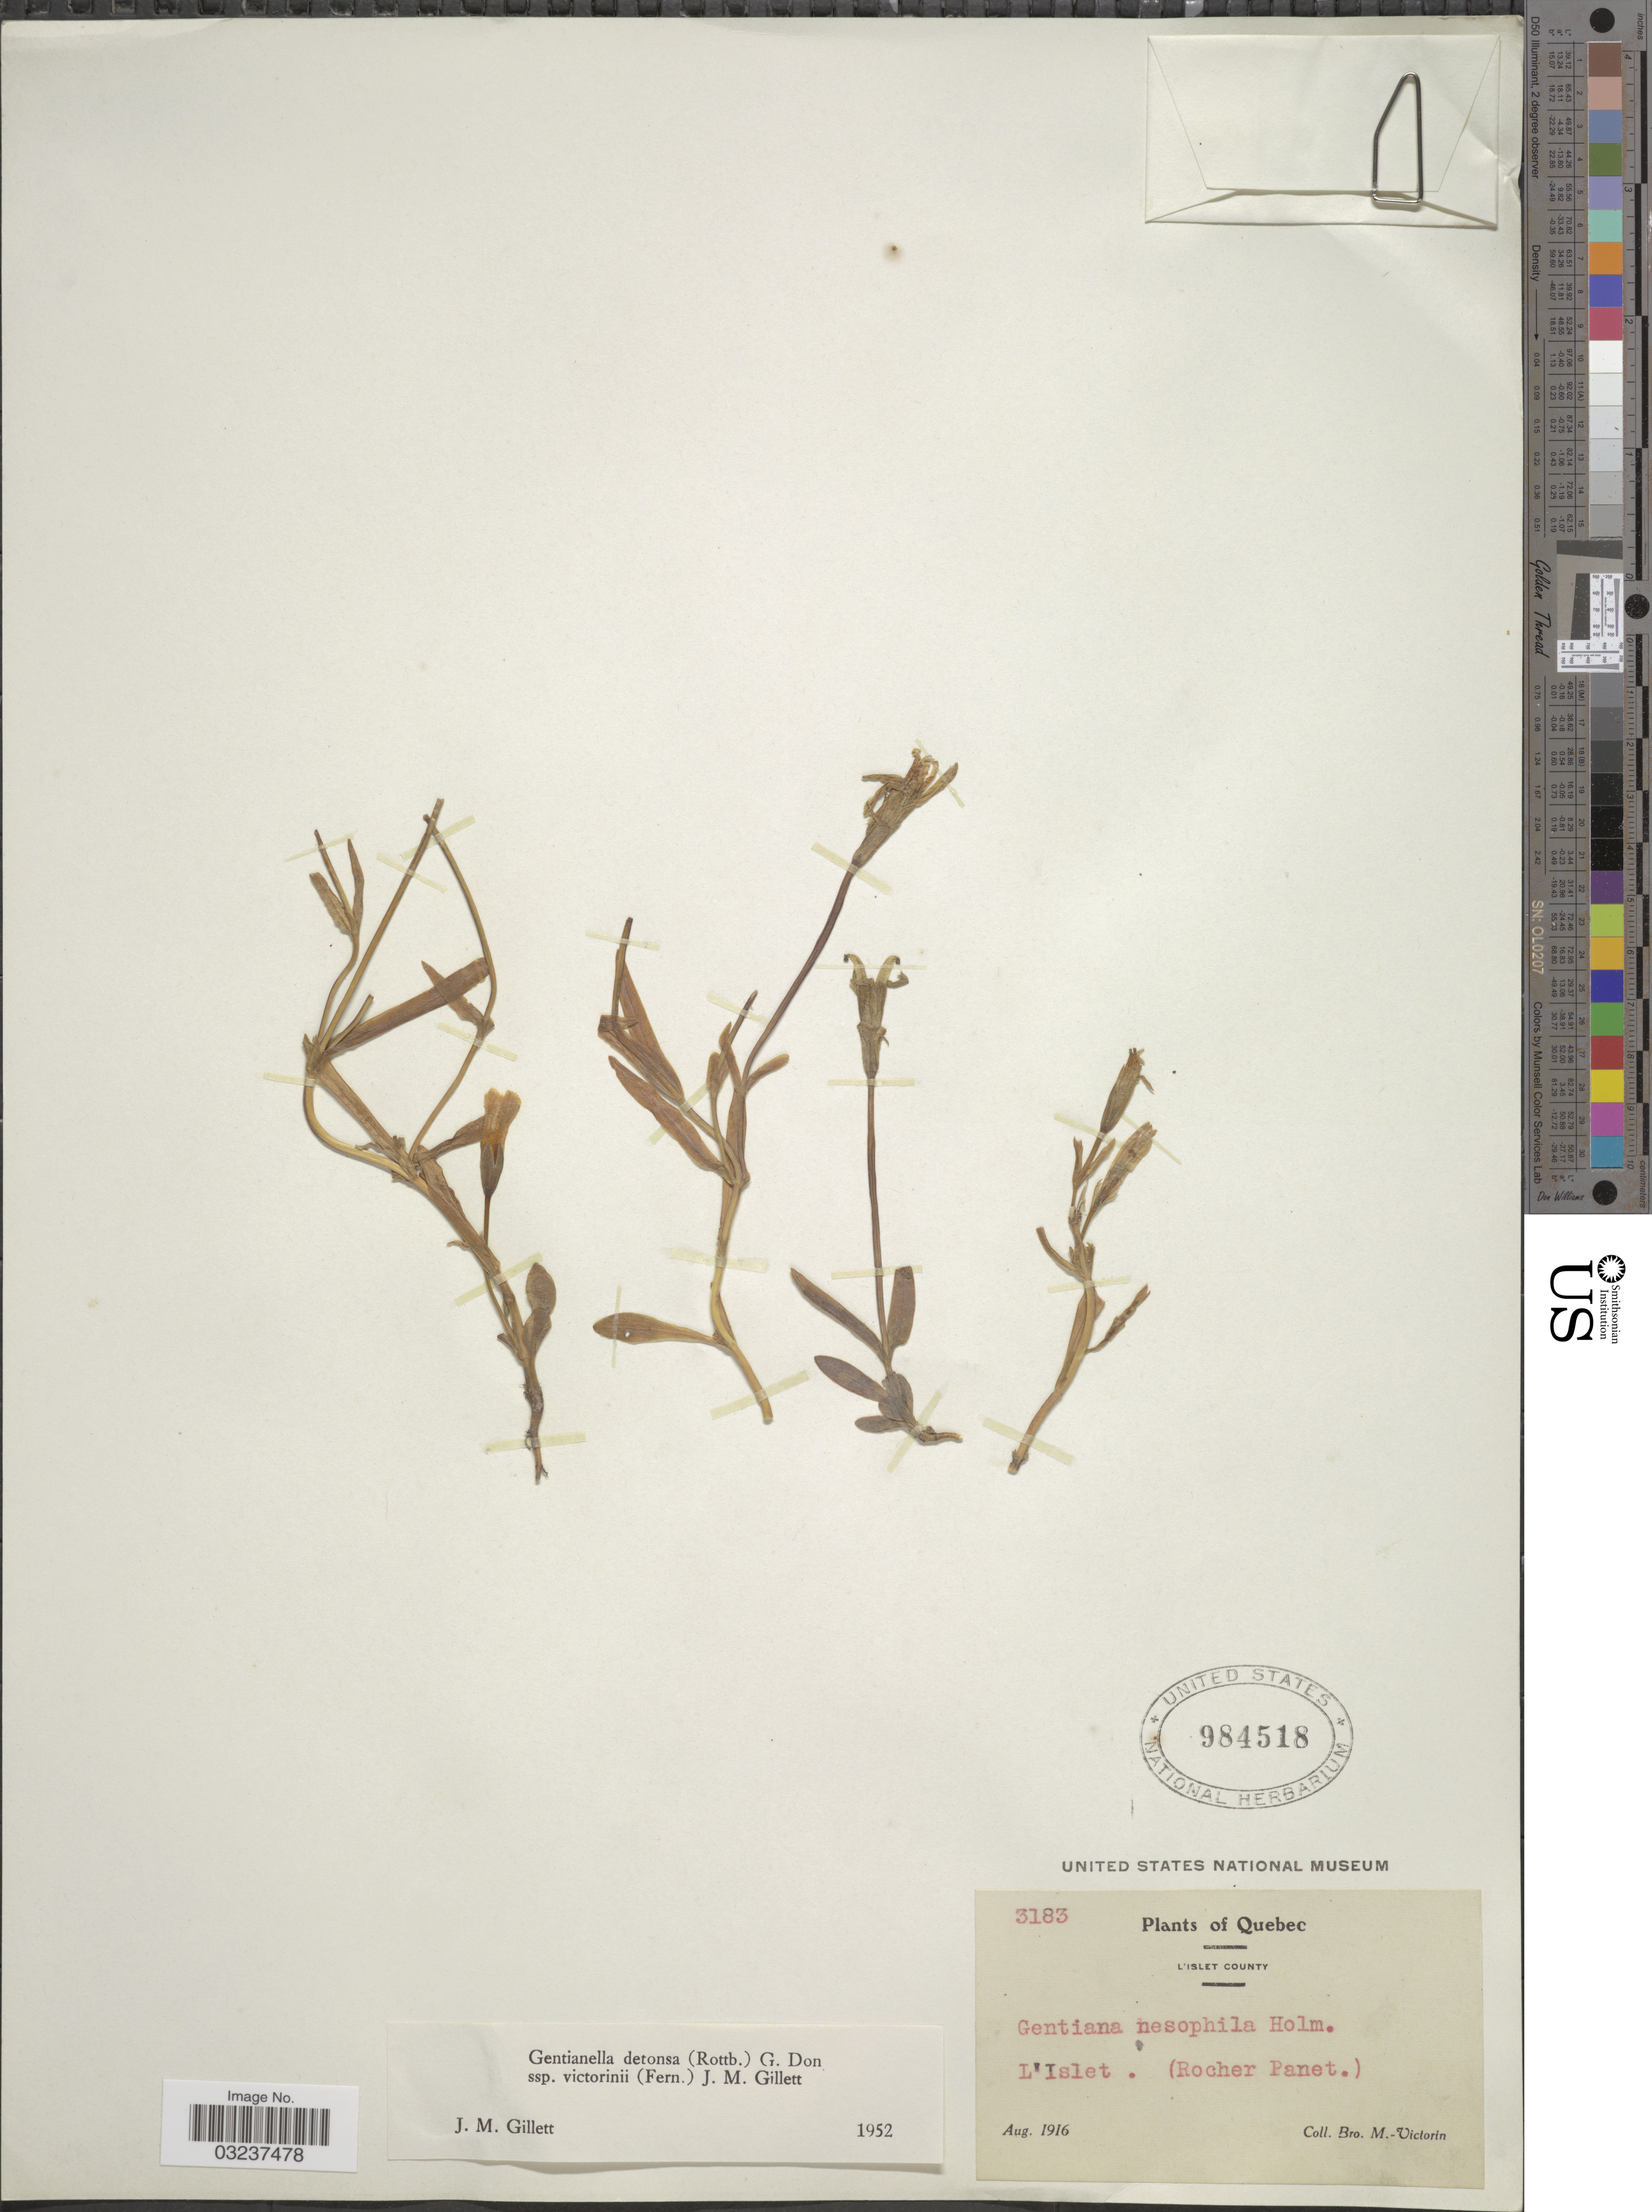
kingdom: Plantae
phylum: Tracheophyta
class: Magnoliopsida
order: Gentianales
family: Gentianaceae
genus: Gentianella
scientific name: Gentianella crinita subsp. victorinii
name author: (Fernald) J.M. Gillett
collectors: Fr. Marie-Victorin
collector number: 3183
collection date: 1916-08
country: Canada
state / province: Quebec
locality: L'Islet County. L'Islet.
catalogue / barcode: US 984518